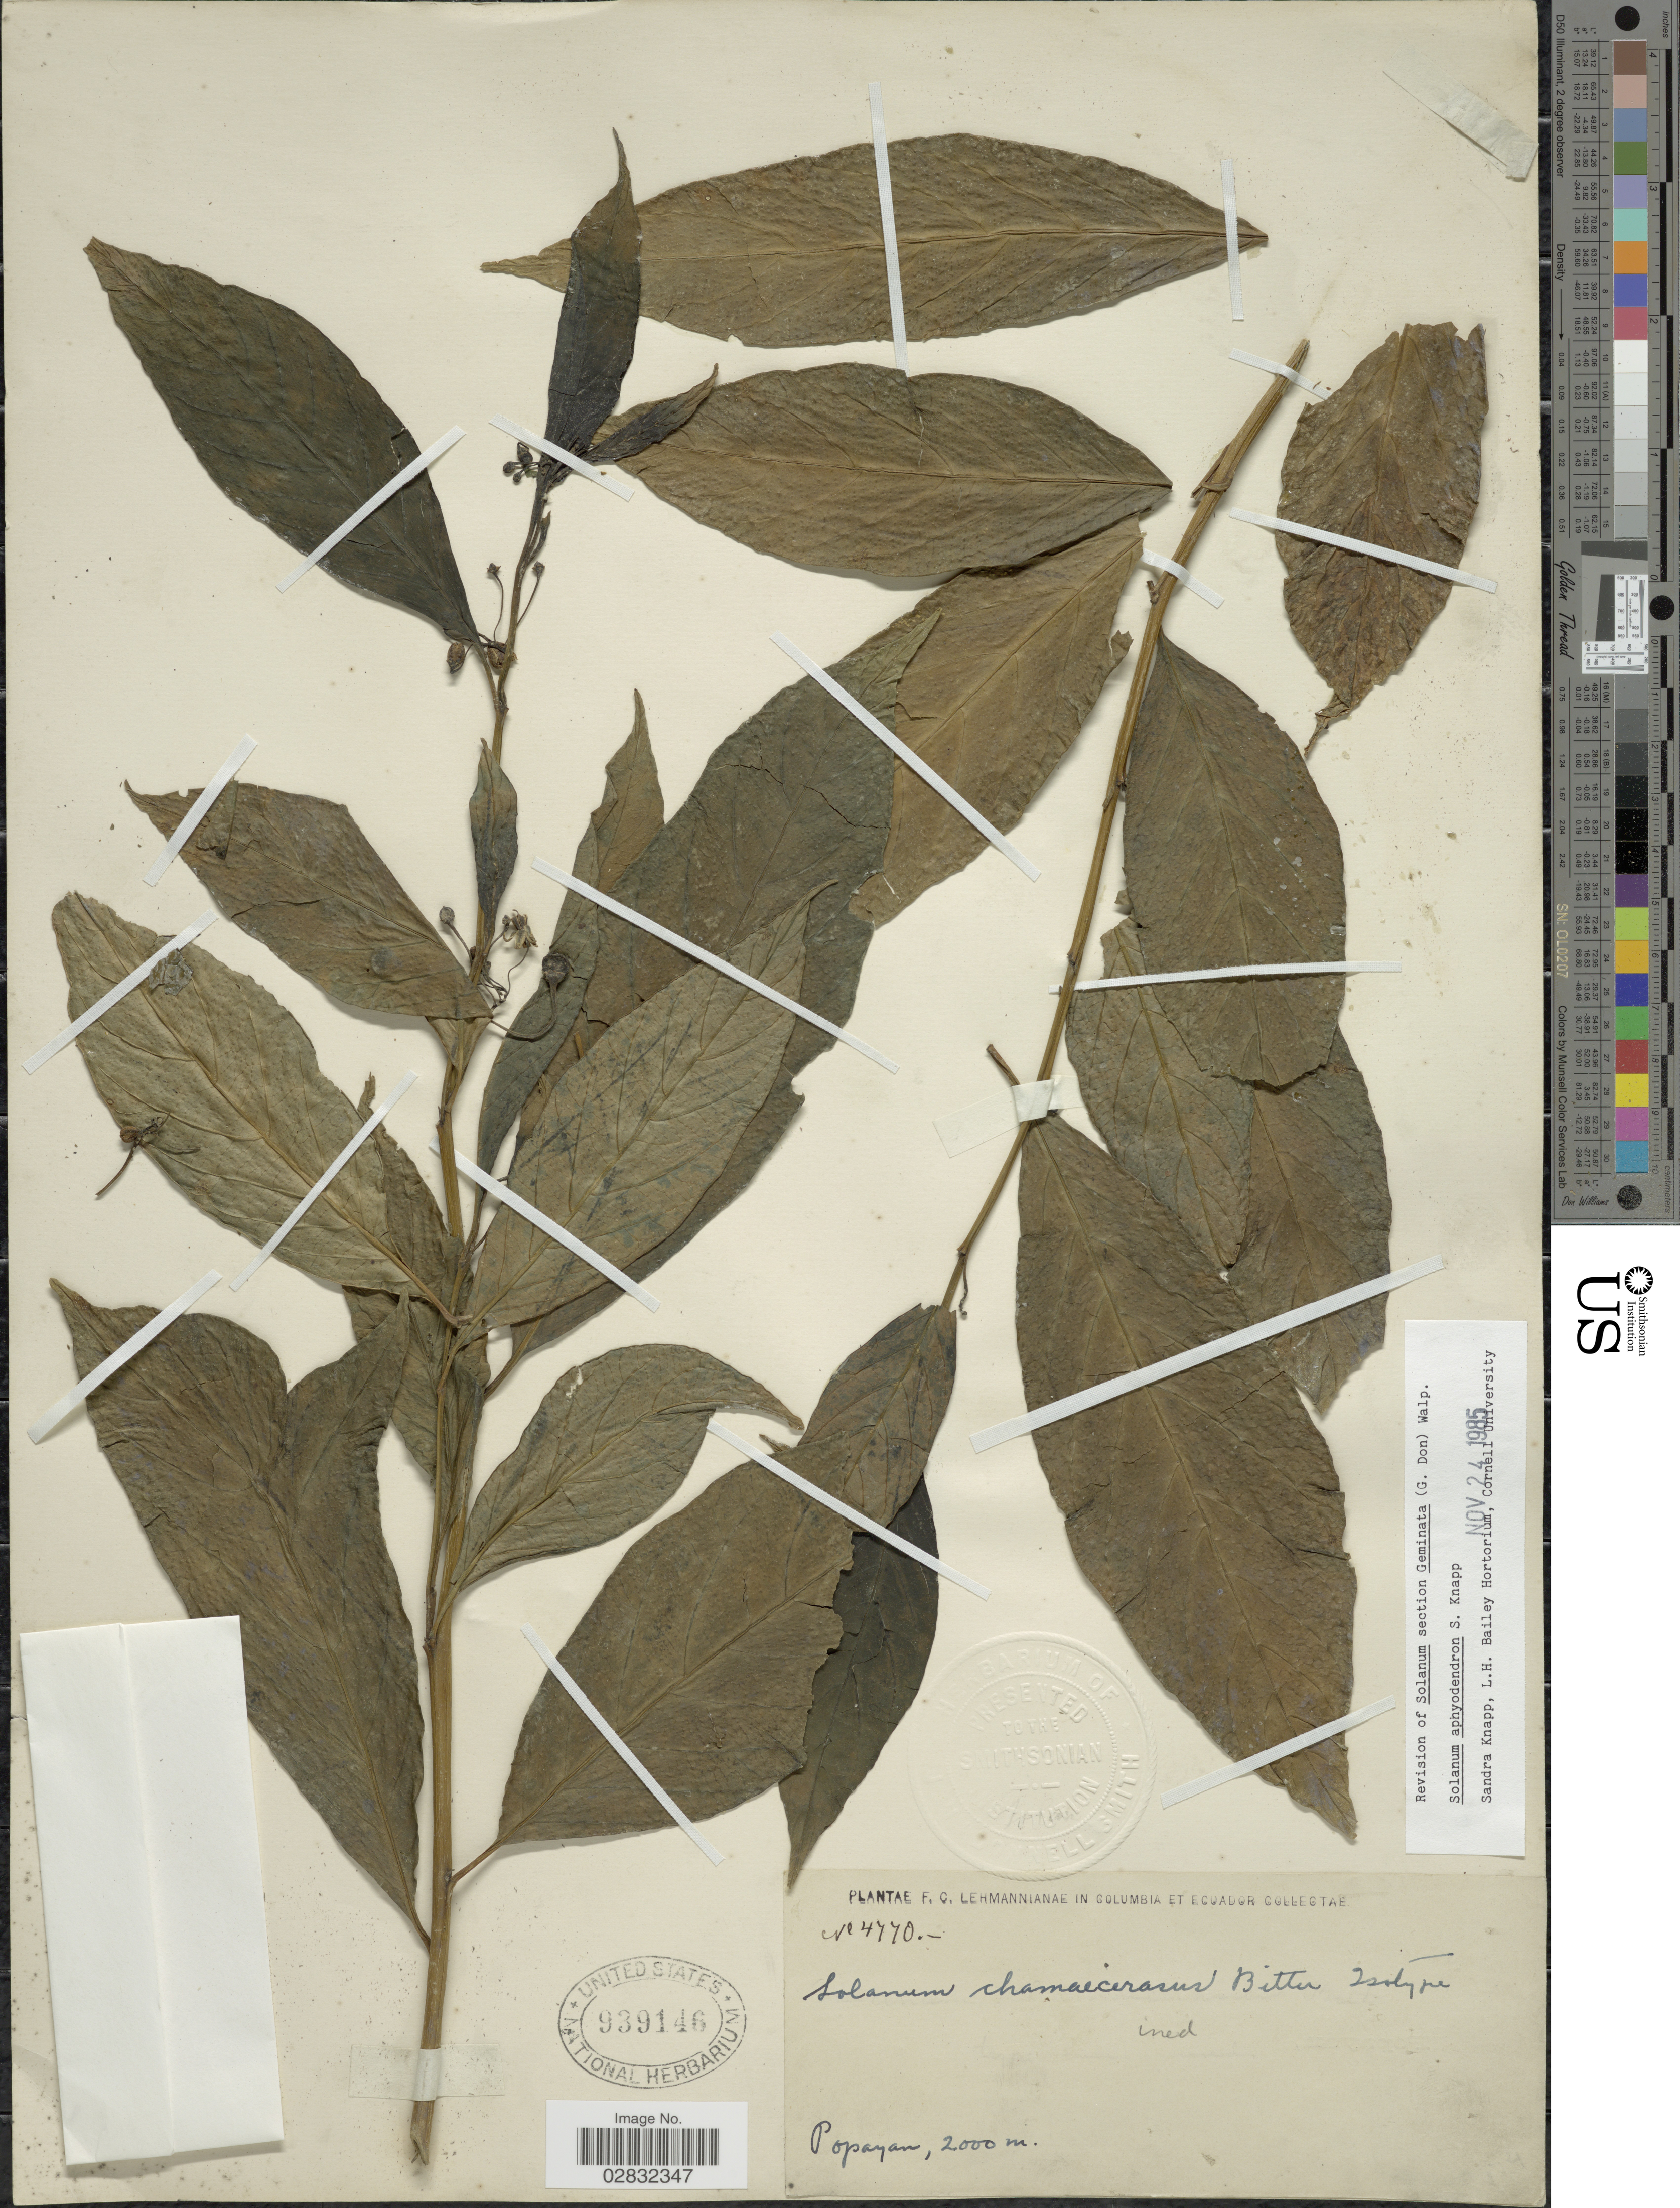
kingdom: Plantae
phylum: Tracheophyta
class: Magnoliopsida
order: Solanales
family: Solanaceae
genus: Solanum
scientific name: Solanum aphyodendron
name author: S. Knapp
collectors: F. C. Lehmann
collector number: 4770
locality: Columbia et Ecuador, Popayan.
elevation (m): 2000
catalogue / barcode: US 939146